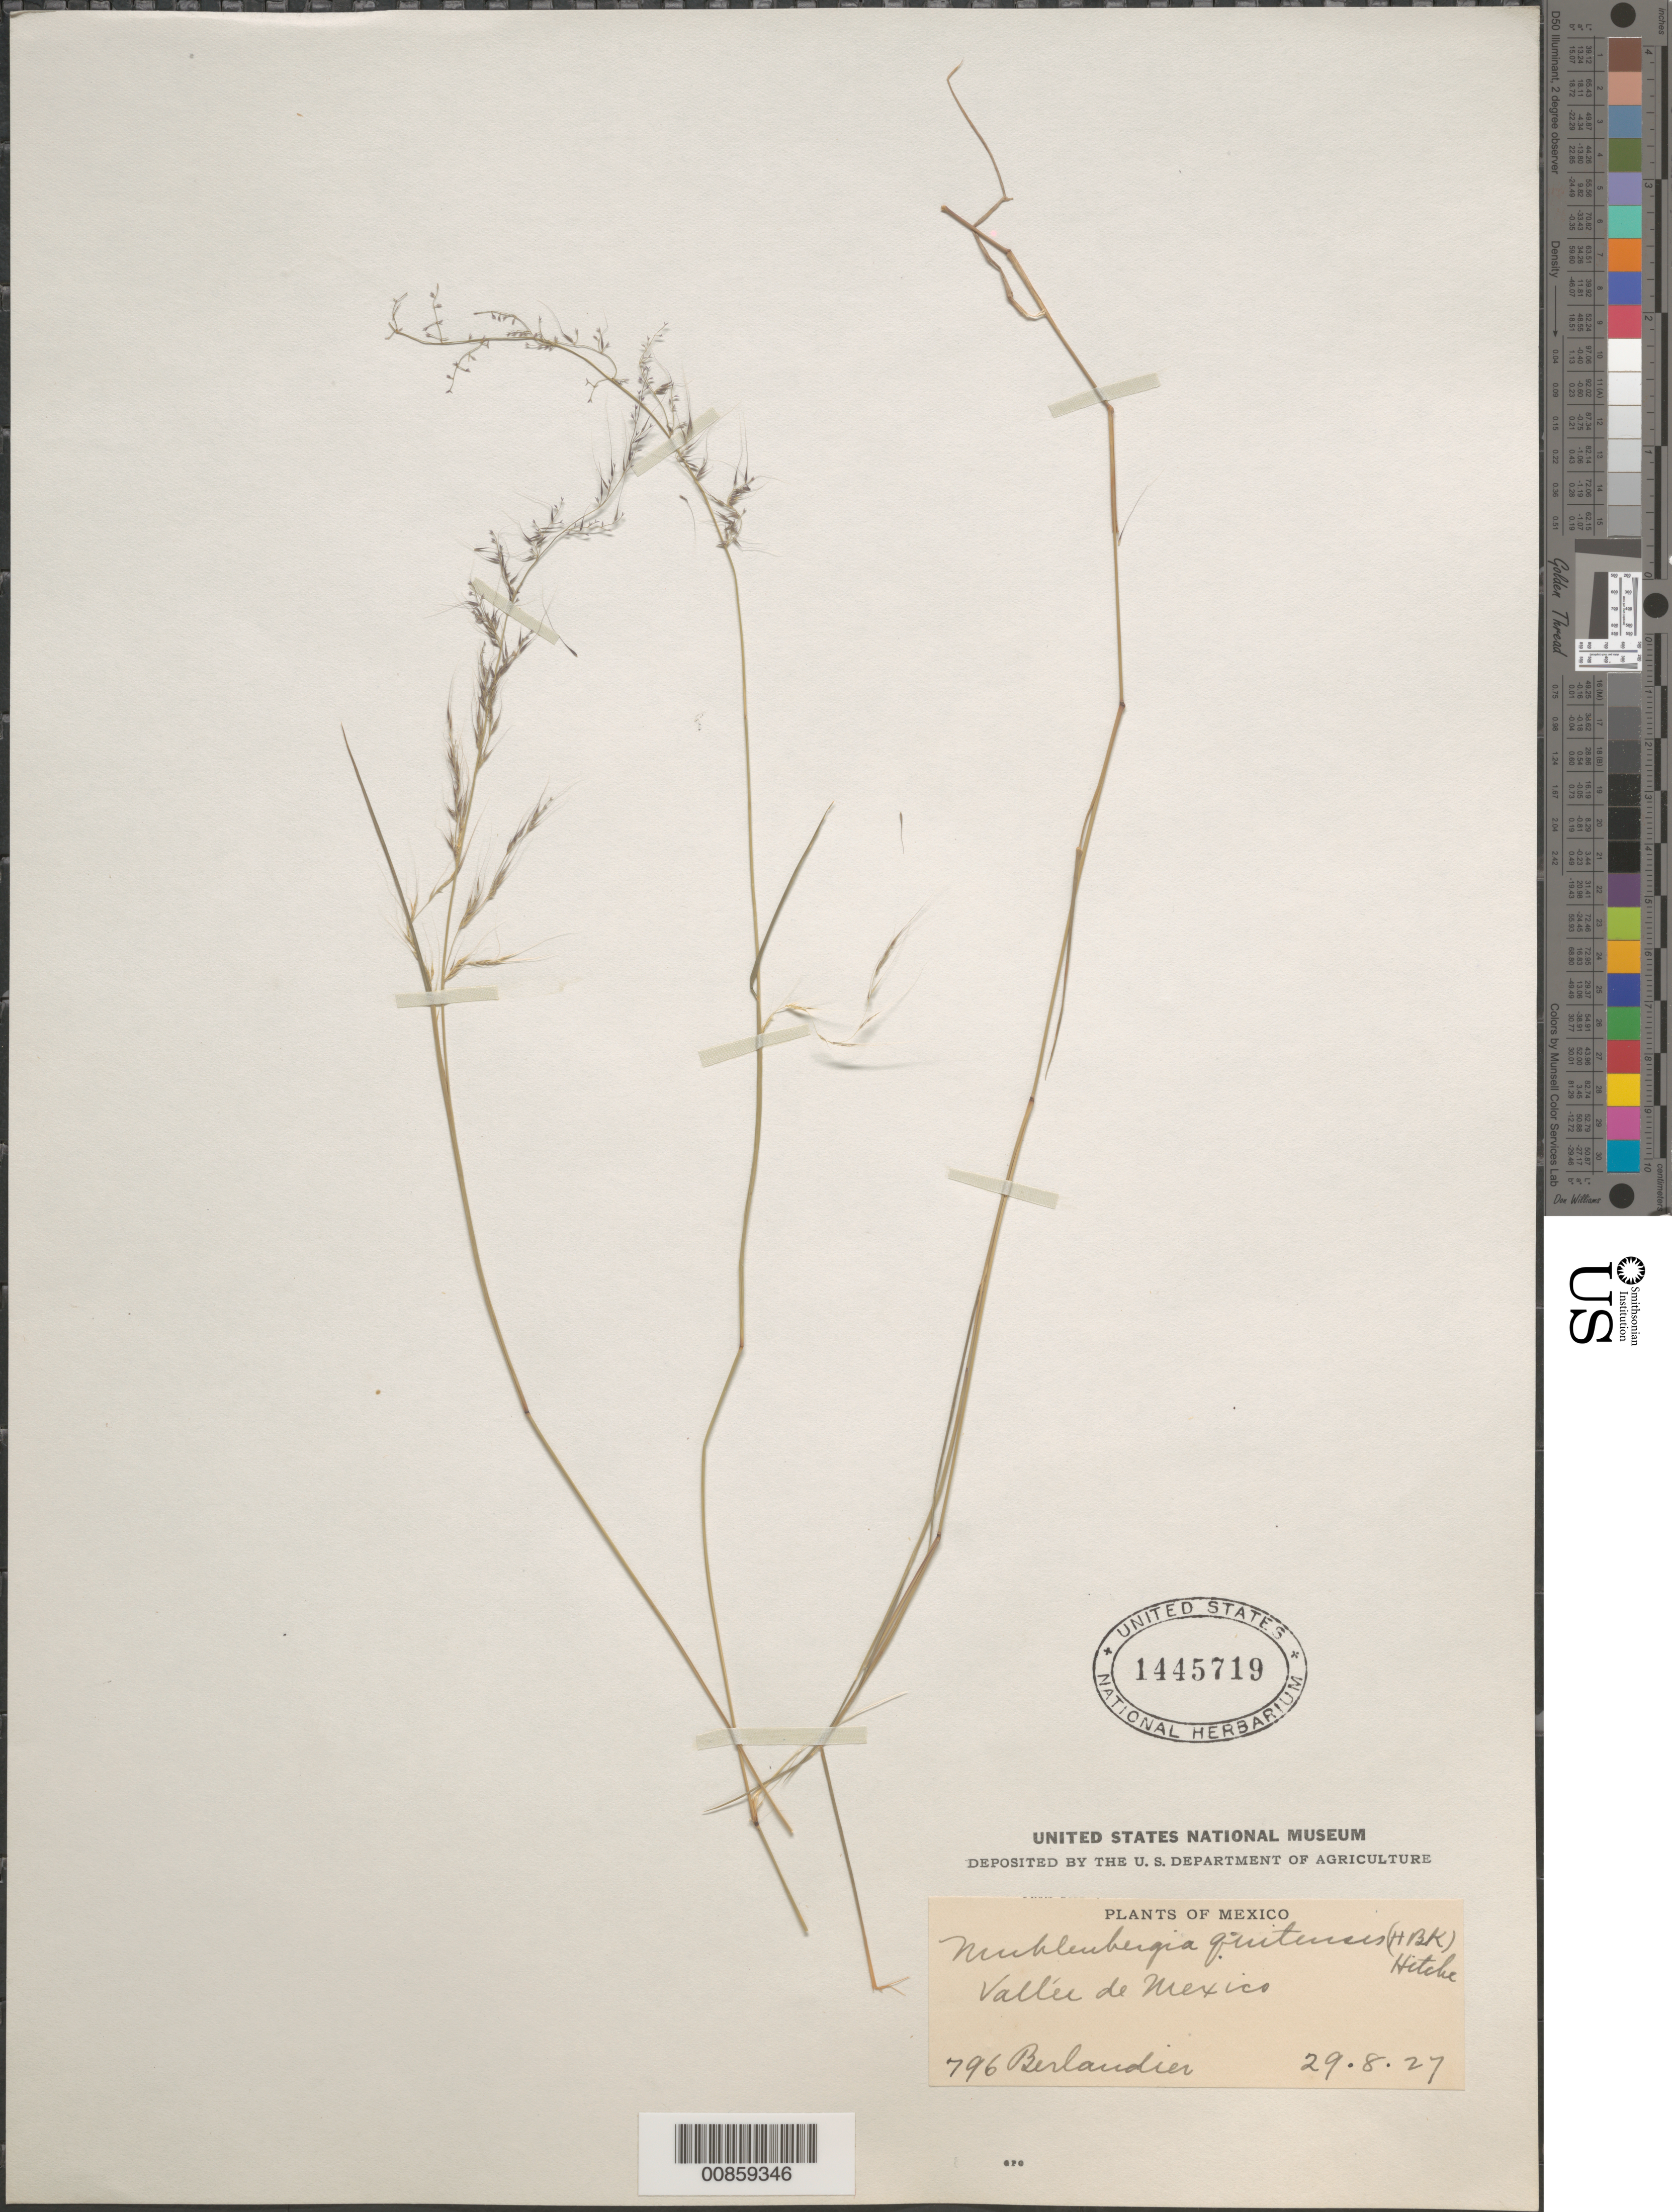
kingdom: Plantae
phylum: Tracheophyta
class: Liliopsida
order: Poales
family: Poaceae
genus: Muhlenbergia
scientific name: Muhlenbergia microsperma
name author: (DC.) Kunth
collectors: J. L. Berlandier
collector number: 796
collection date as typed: s.d.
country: Mexico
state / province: Distrito Federal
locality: Valle de Mexico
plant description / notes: Label states (?) collection date was 29 Aug 1927 despite the fact that J.L. Berlandier died in 1851. Should it be 1827 ?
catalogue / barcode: US 1445719